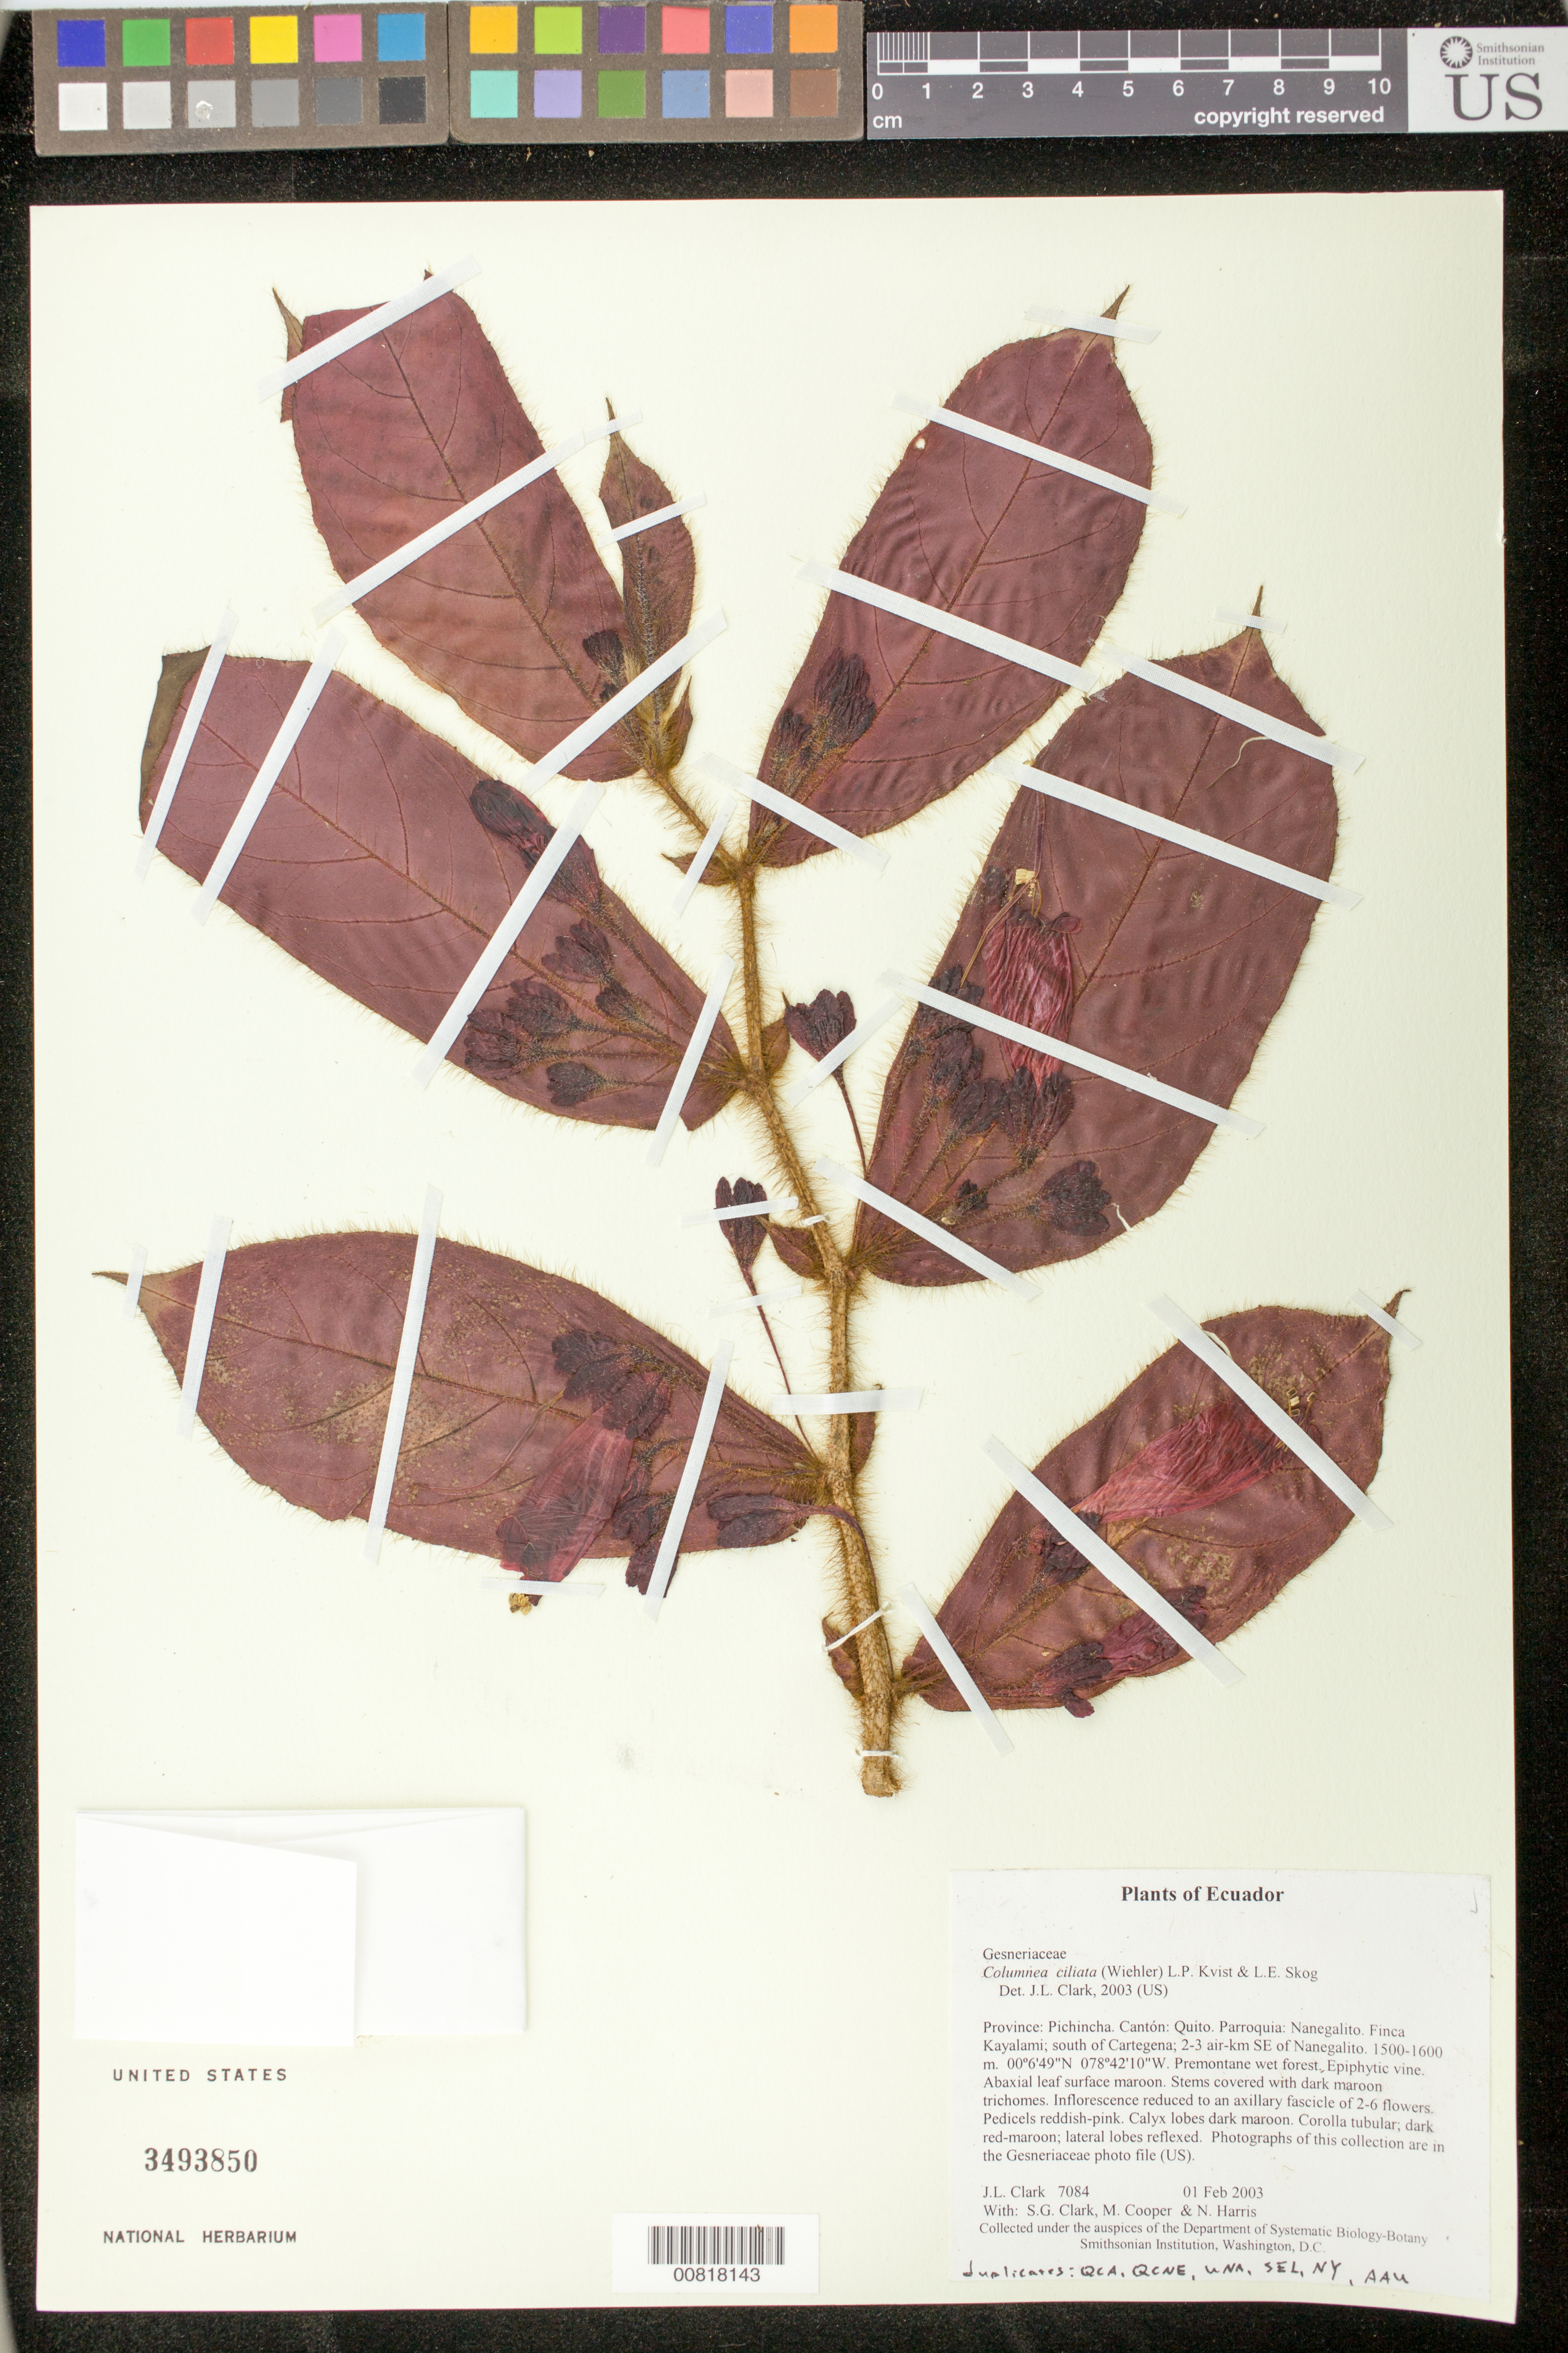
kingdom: Plantae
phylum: Tracheophyta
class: Magnoliopsida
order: Lamiales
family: Gesneriaceae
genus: Columnea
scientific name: Columnea ciliata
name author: (Wiehler) L.P. Kvist & L.E. Skog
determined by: Clark, J. L., (SEL), The Marie Selby Botanical Garden (UNITED STATES)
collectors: J. L. Clark, S. G. Clark, M. Cooper & N. Harris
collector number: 7084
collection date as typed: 01 Feb 2003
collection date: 2003-02-01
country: Ecuador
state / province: Pichincha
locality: Quito. Parroquia: Nanegalito. Finca Kayalami; south of Cartegena; 2-3 air-km SE of Nanegalito.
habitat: Premontane wet forest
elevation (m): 1500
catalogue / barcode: US 3493850